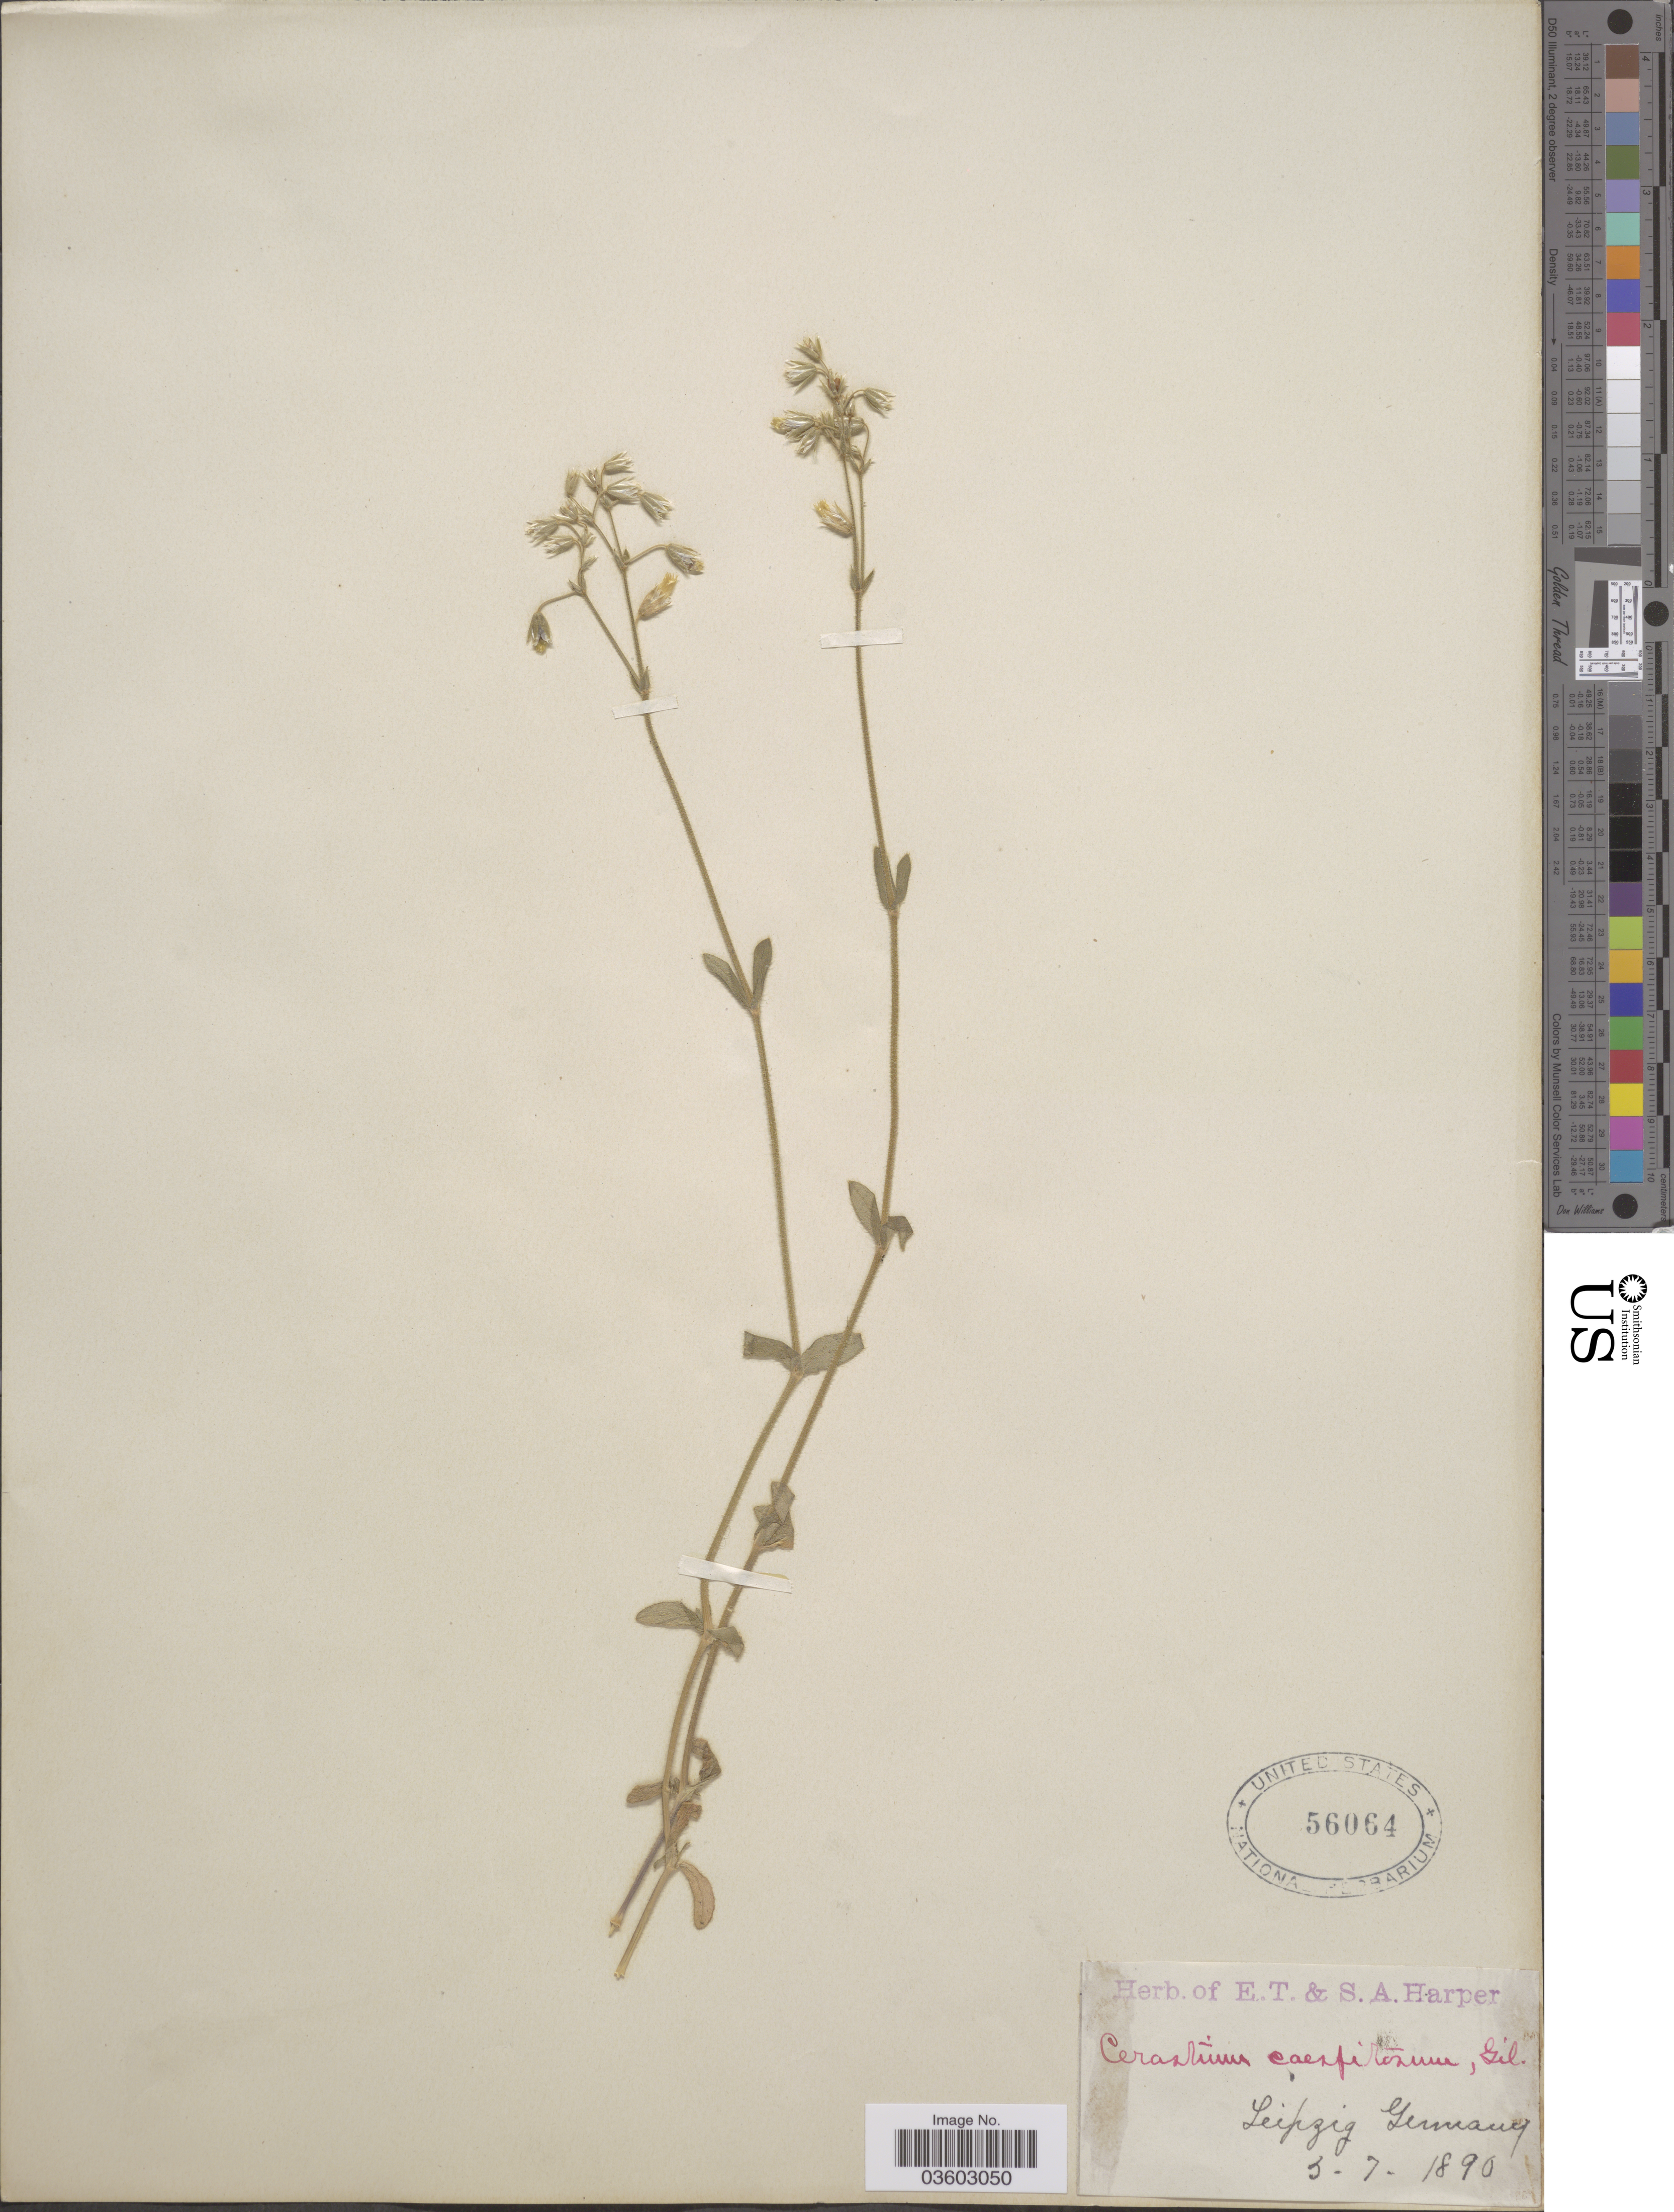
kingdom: Plantae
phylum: Tracheophyta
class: Magnoliopsida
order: Caryophyllales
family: Caryophyllaceae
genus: Cerastium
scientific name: Cerastium caespitosum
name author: Rchb. & Kit.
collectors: ex herb. E. T. & S. A. Harper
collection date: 1890-07-03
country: Germany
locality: Leipzig.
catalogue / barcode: US 56064